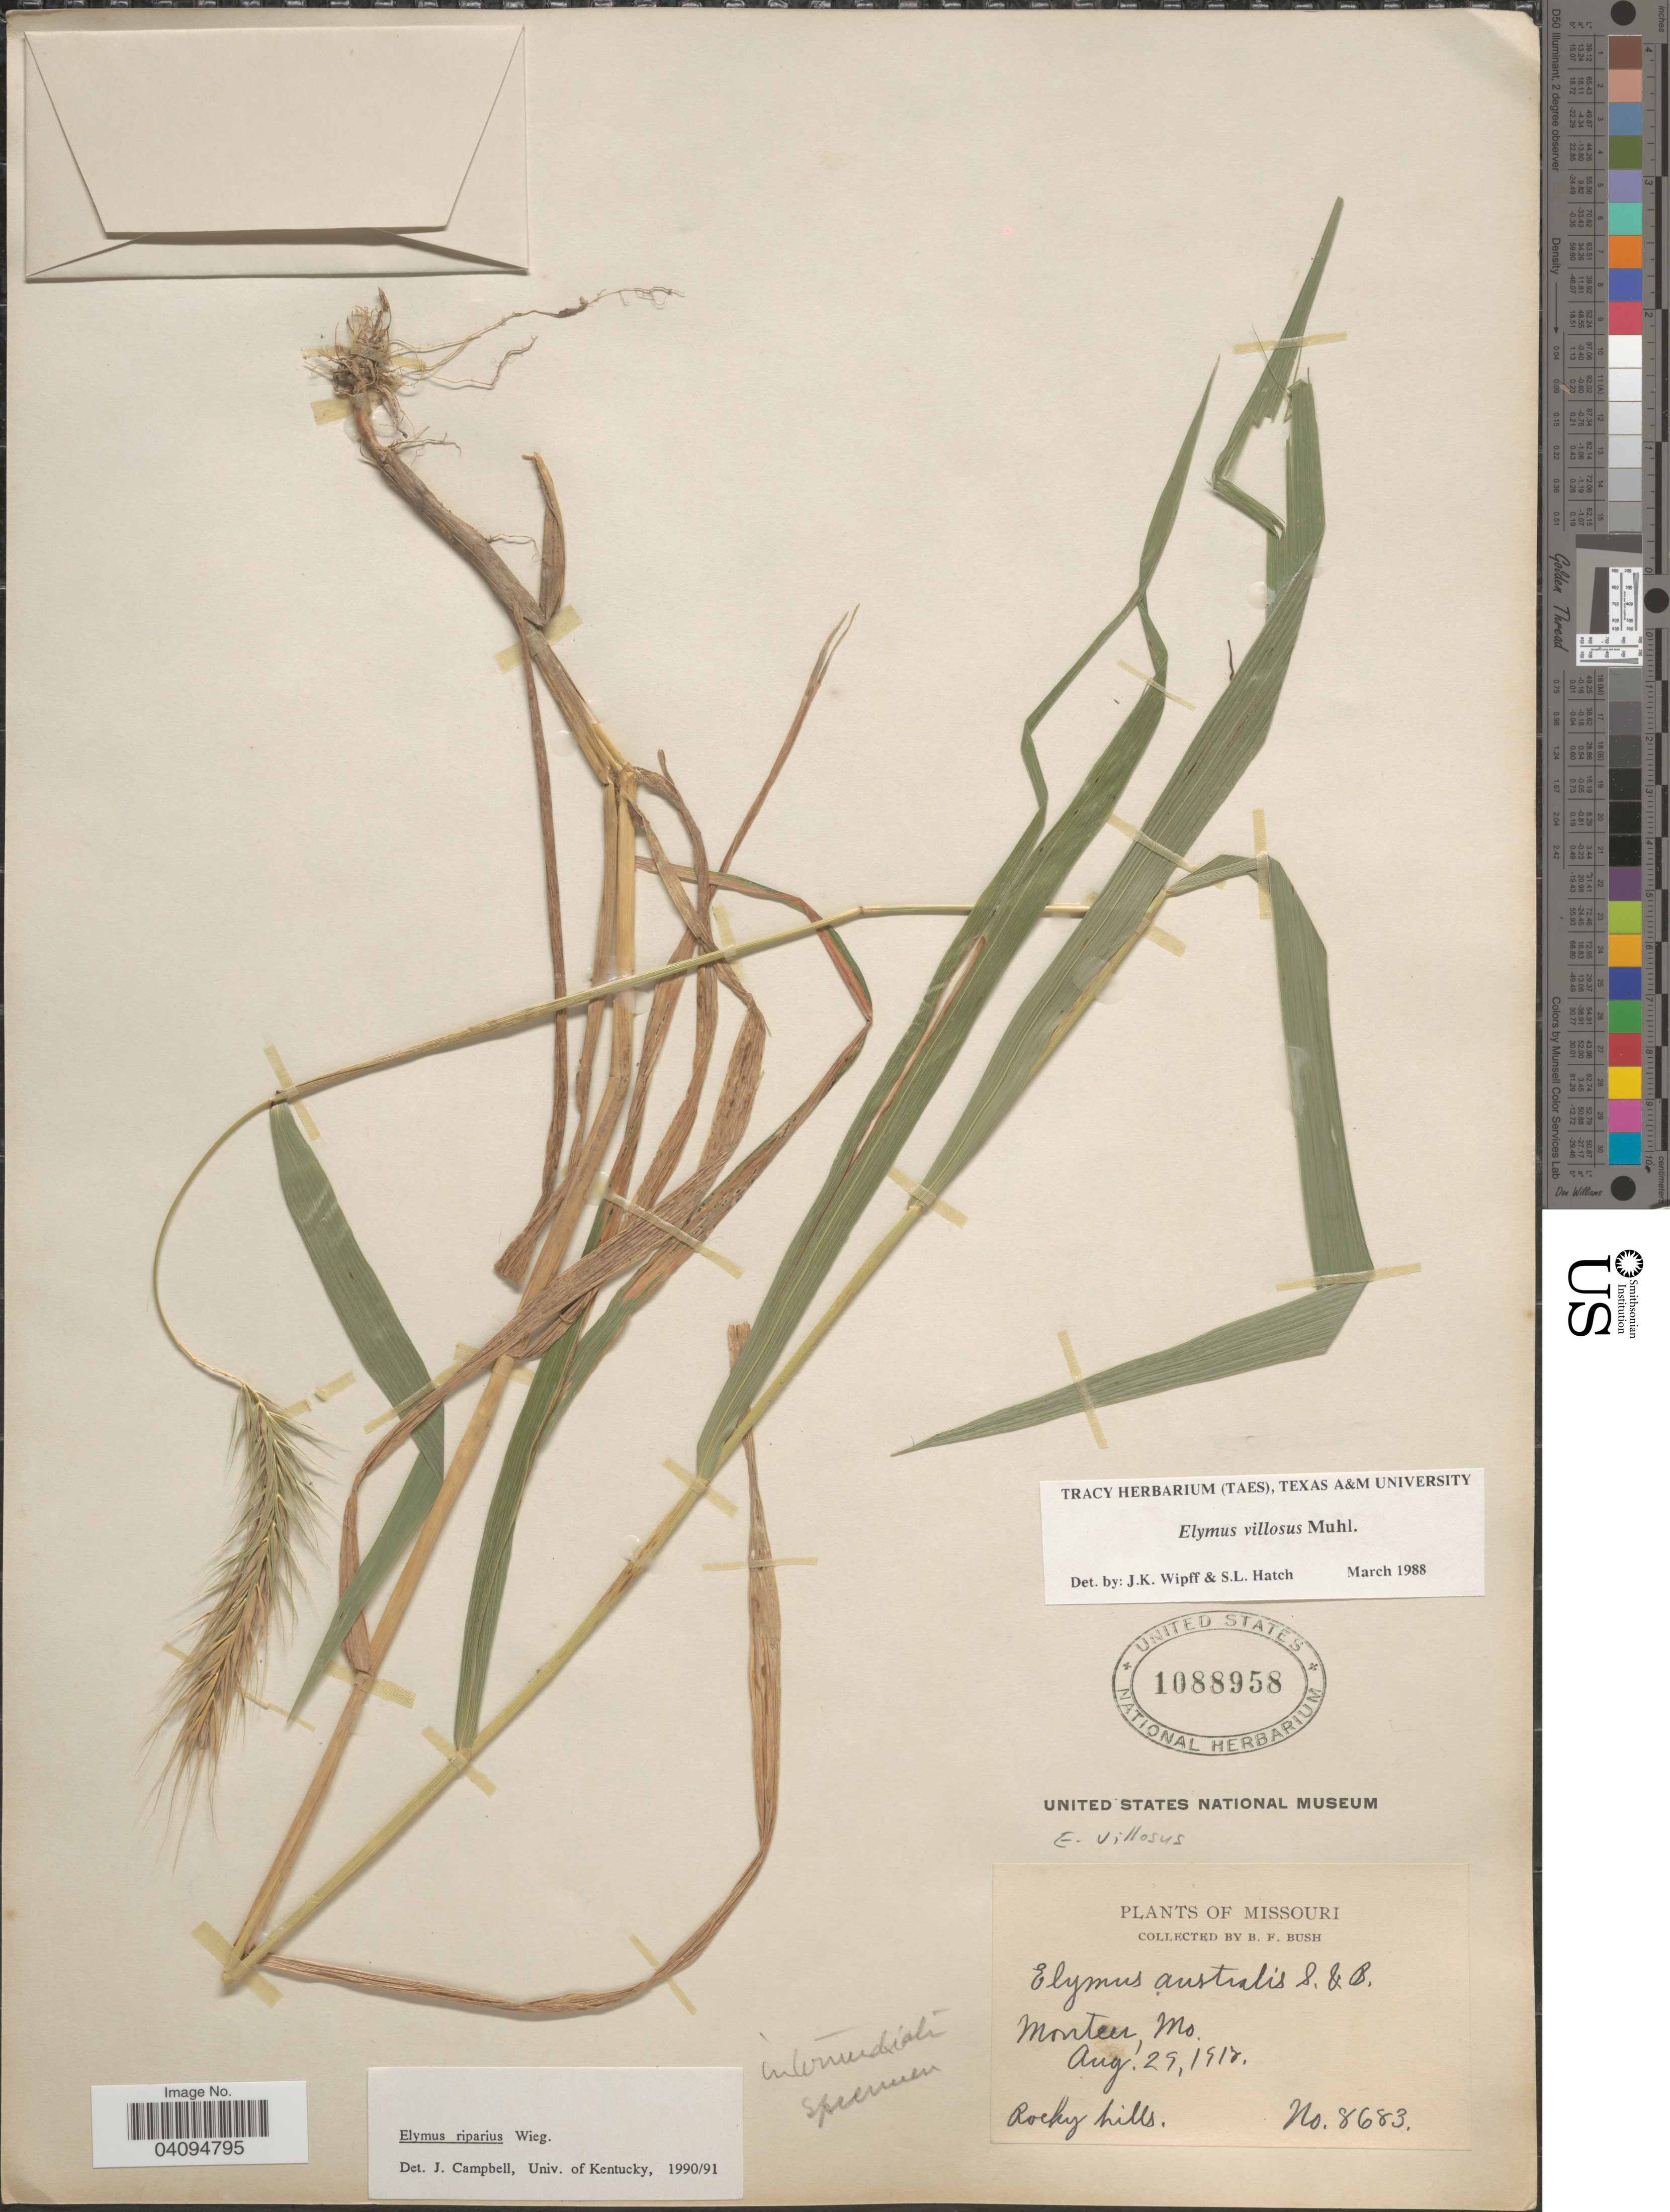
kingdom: Plantae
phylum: Tracheophyta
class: Liliopsida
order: Poales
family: Poaceae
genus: Elymus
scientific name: Elymus riparius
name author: Wiegand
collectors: B. F. Bush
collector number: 8683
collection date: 1913-08-29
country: United States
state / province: Missouri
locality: Monteer. Rocky hills.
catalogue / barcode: US 1088958